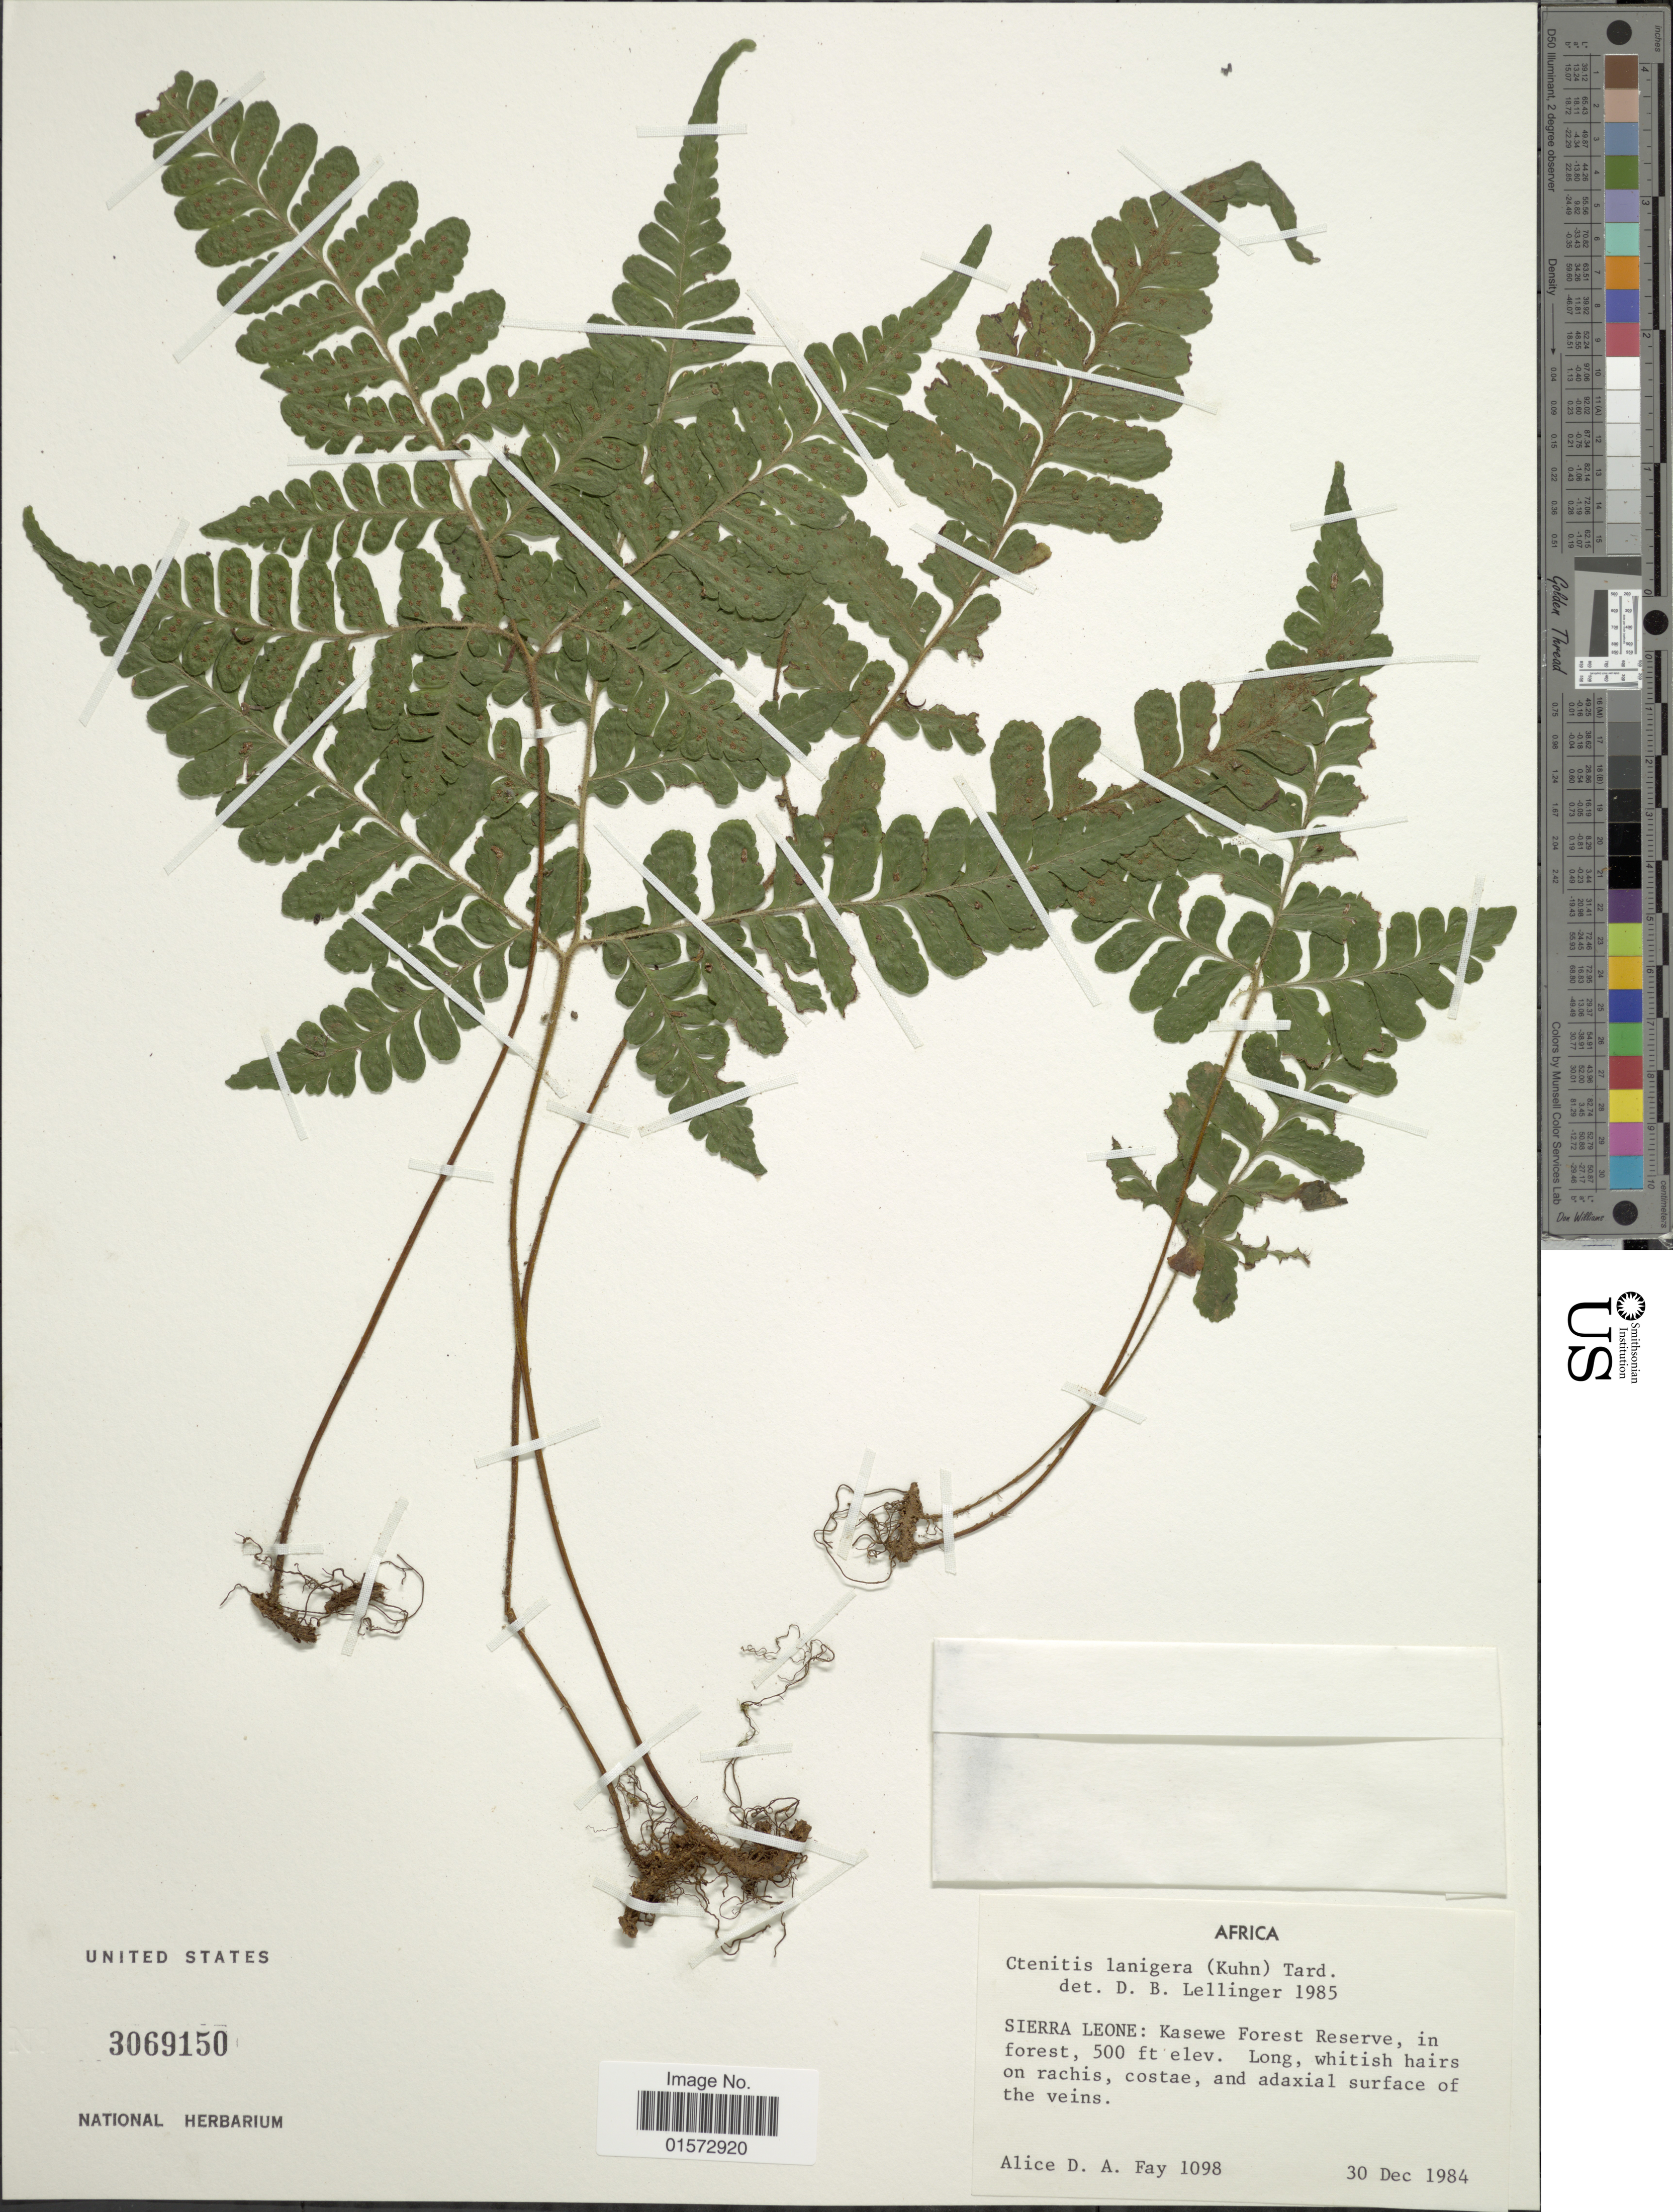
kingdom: Plantae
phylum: Tracheophyta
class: Polypodiopsida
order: Polypodiales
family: Tectariaceae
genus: Triplophyllum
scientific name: Triplophyllum subquinquefidum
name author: (P. Beauv.) Pic. Serm.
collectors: A. Fay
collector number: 1098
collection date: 1984-12-30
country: Sierra Leone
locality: Africa, Kasewe Forest Reserve, in forest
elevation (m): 152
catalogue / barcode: US 3069150